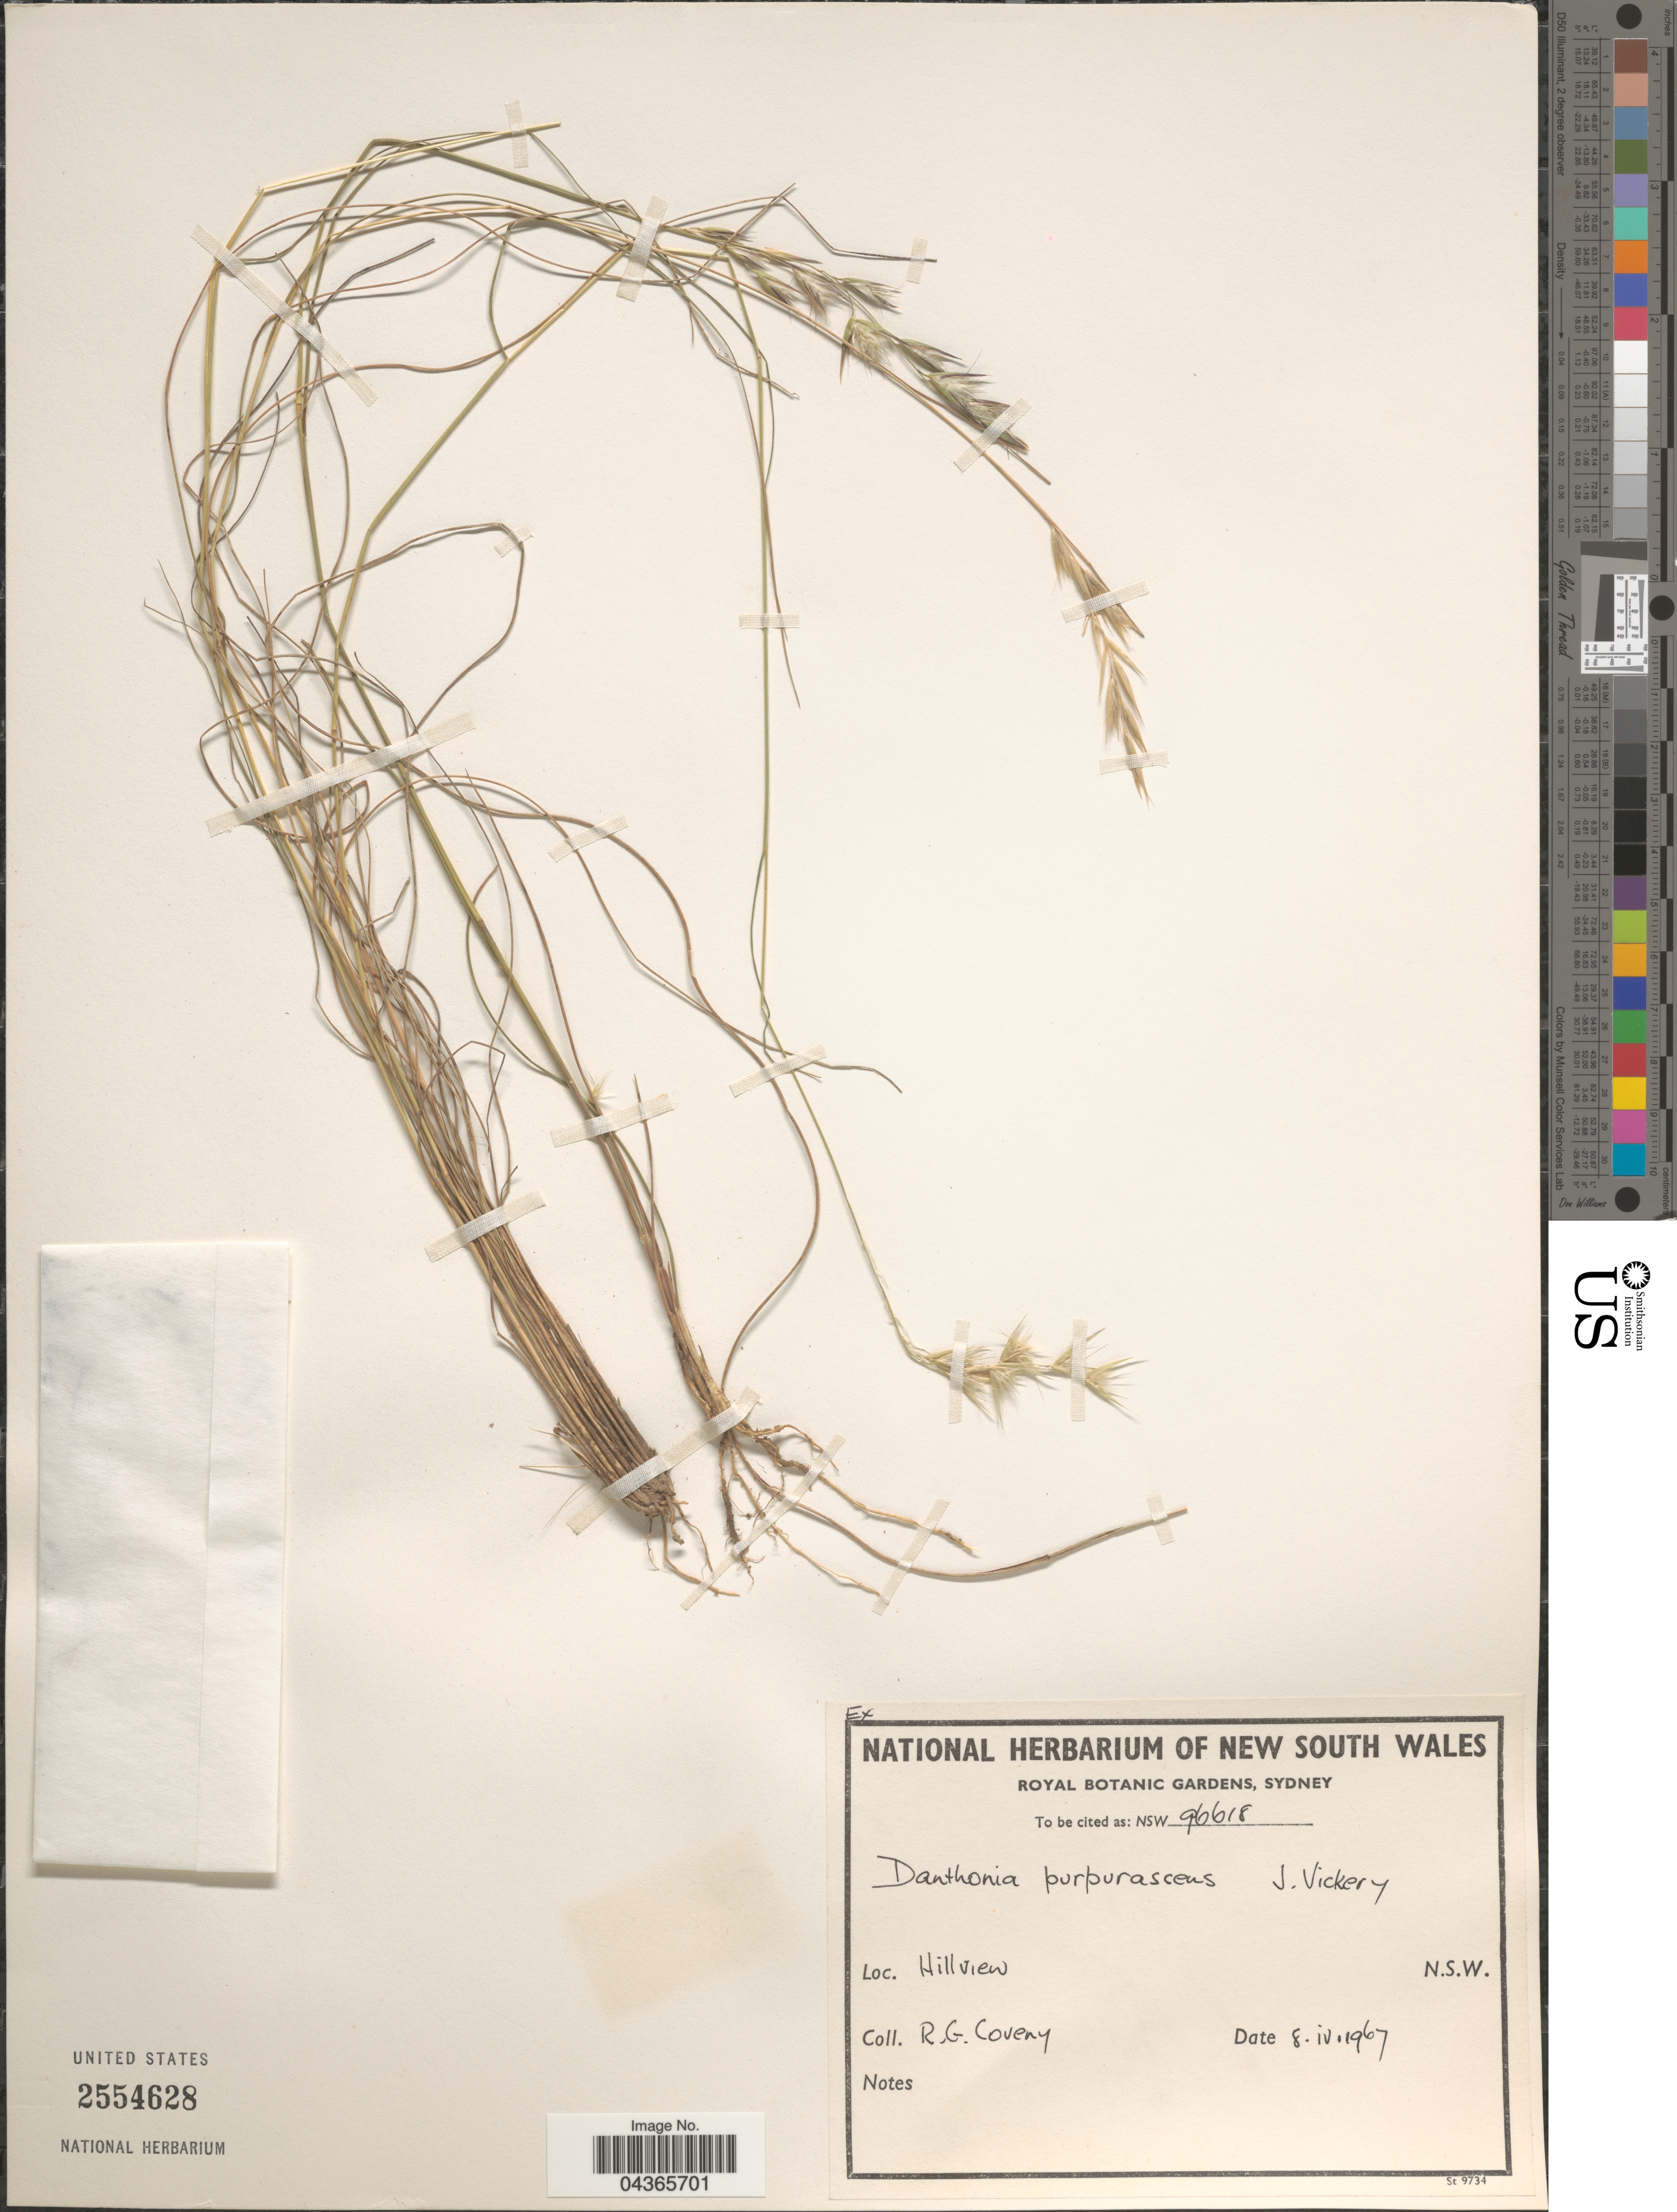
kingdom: Plantae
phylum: Tracheophyta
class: Liliopsida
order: Poales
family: Poaceae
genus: Rytidosperma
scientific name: Rytidosperma tenuius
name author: (Steud.) O.E. Erikss. et al.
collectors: R. Coveny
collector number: NSW96618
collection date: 1967-04-08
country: Australia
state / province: New South Wales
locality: Hillview.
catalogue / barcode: US 2554628